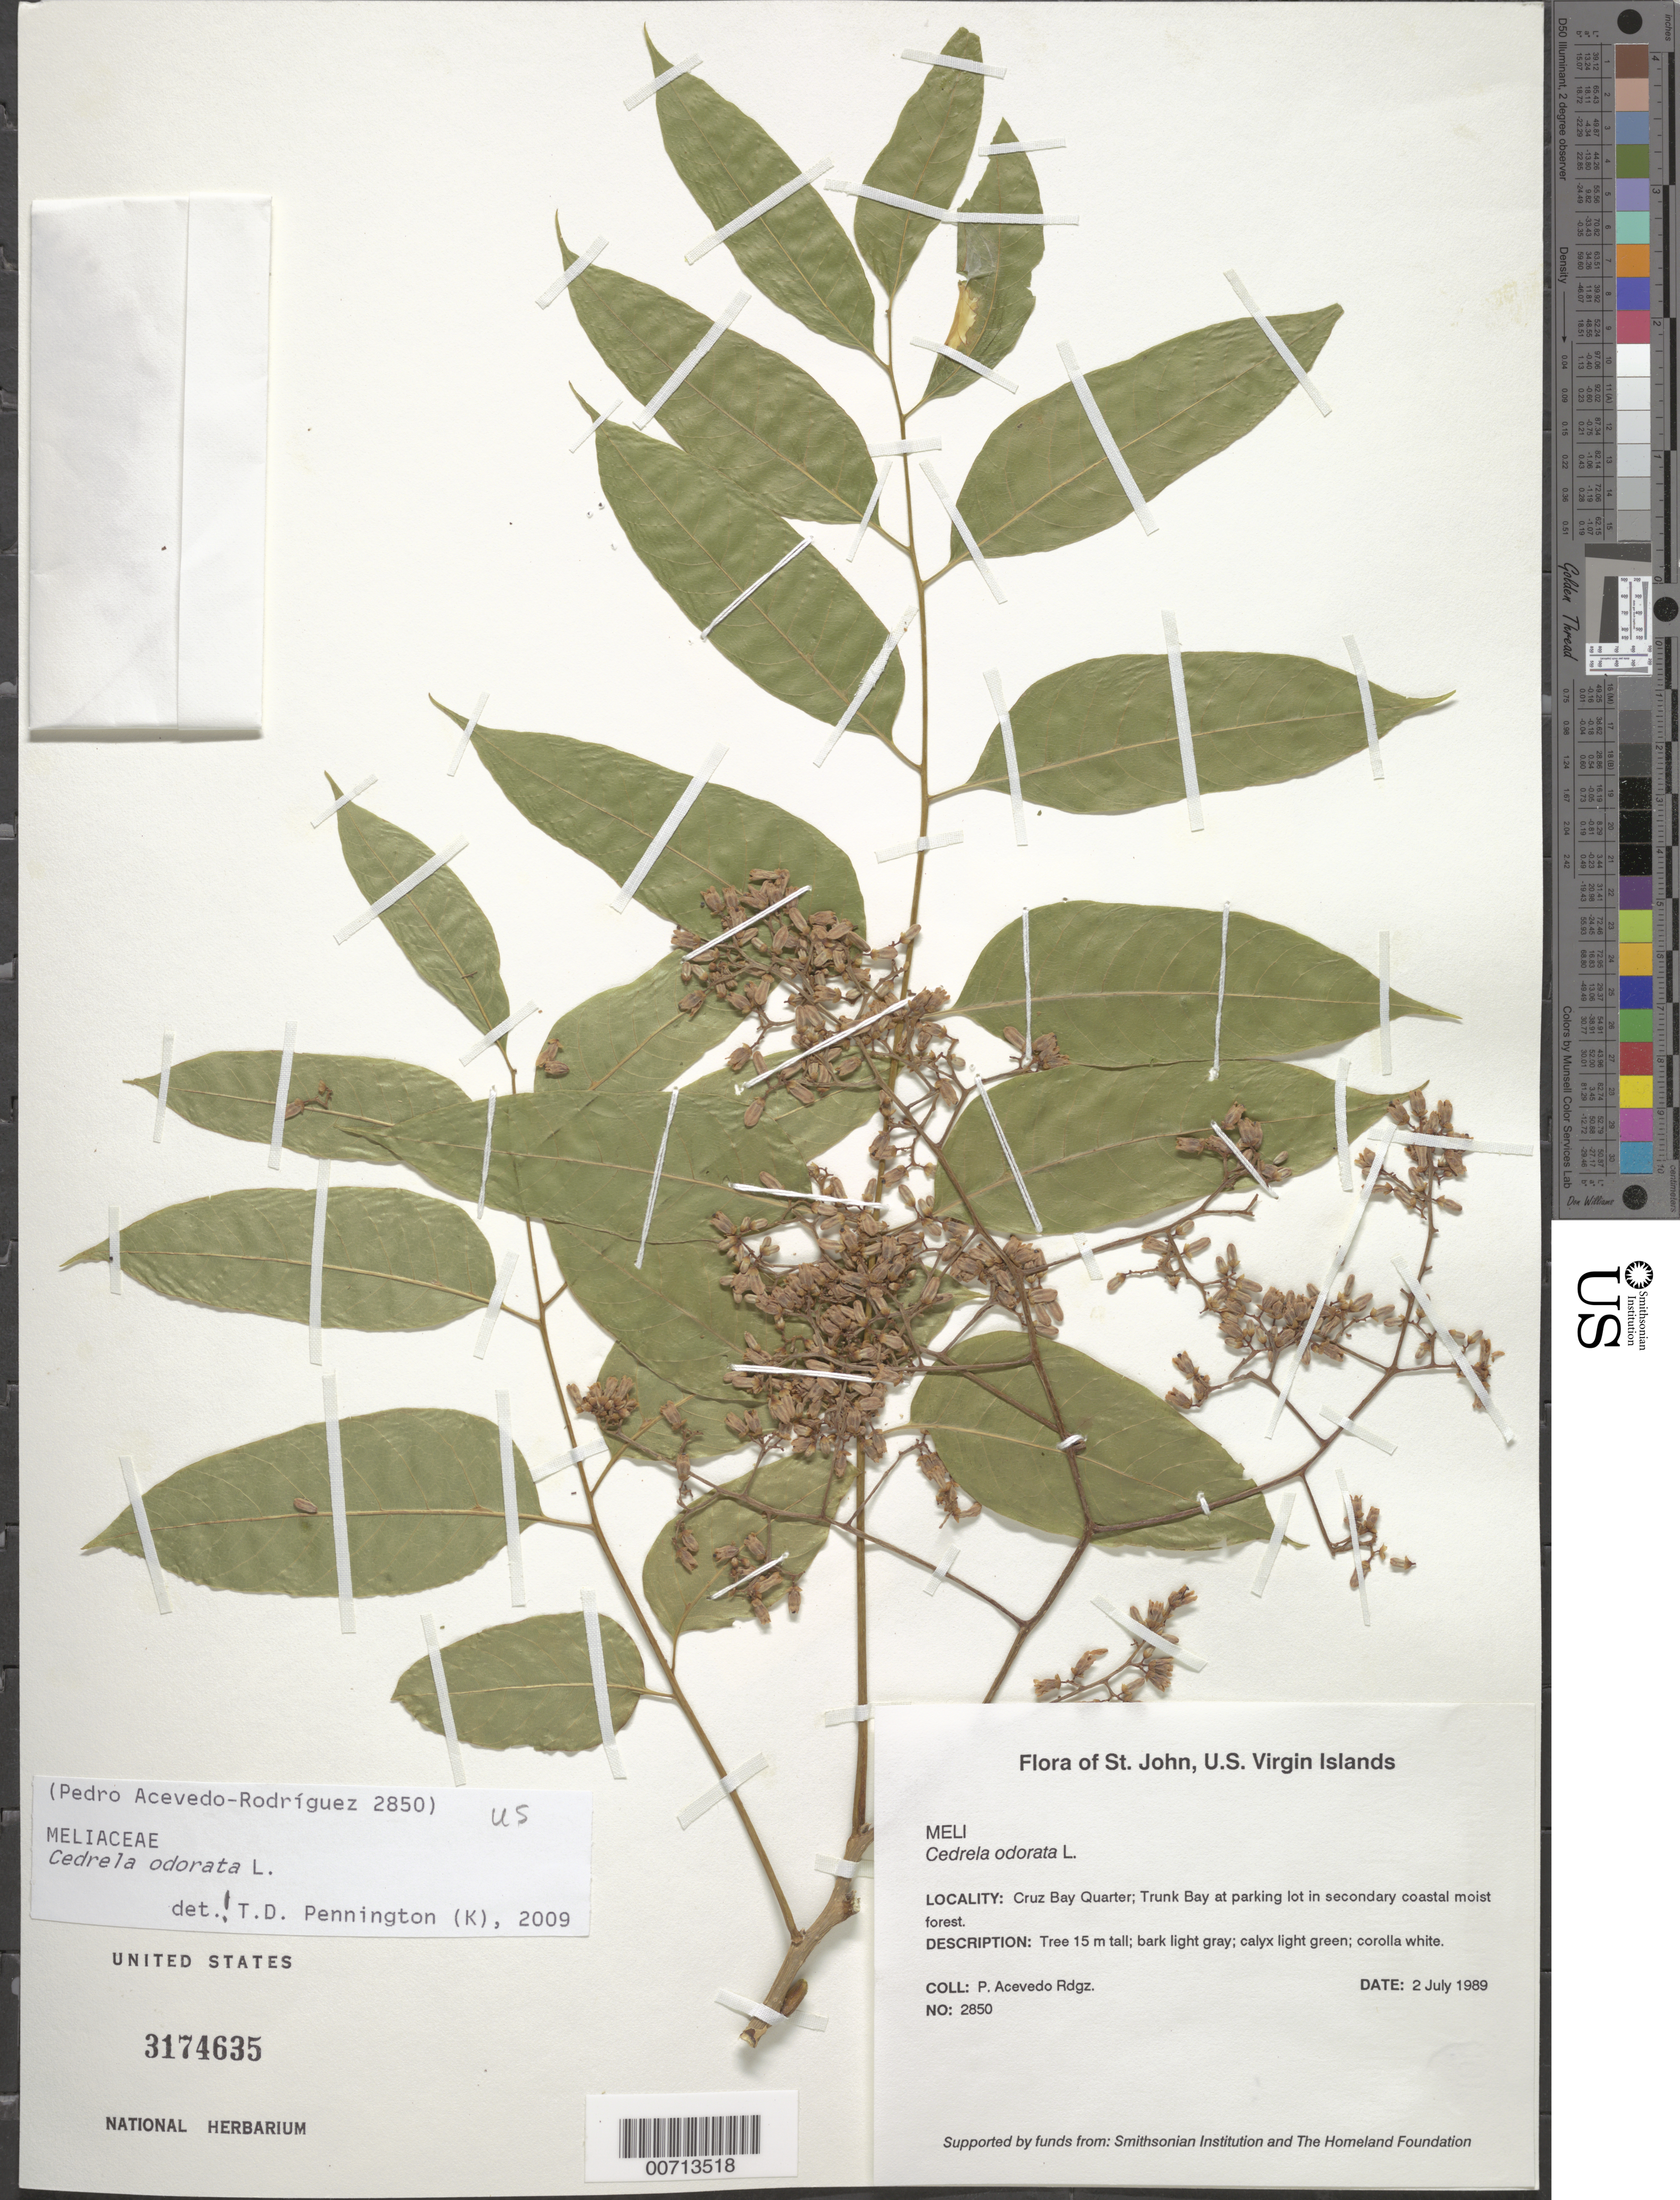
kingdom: Plantae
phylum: Tracheophyta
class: Magnoliopsida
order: Sapindales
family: Meliaceae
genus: Cedrela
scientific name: Cedrela odorata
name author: L.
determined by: Pennington, T. D., (K)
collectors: P. Acevedo-Rodr.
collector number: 2850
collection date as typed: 02 Jul 1989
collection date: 1989-07-02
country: U.S. Virgin Islands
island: St. John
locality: Trunk Bay at parking lot.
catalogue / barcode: US 3174635